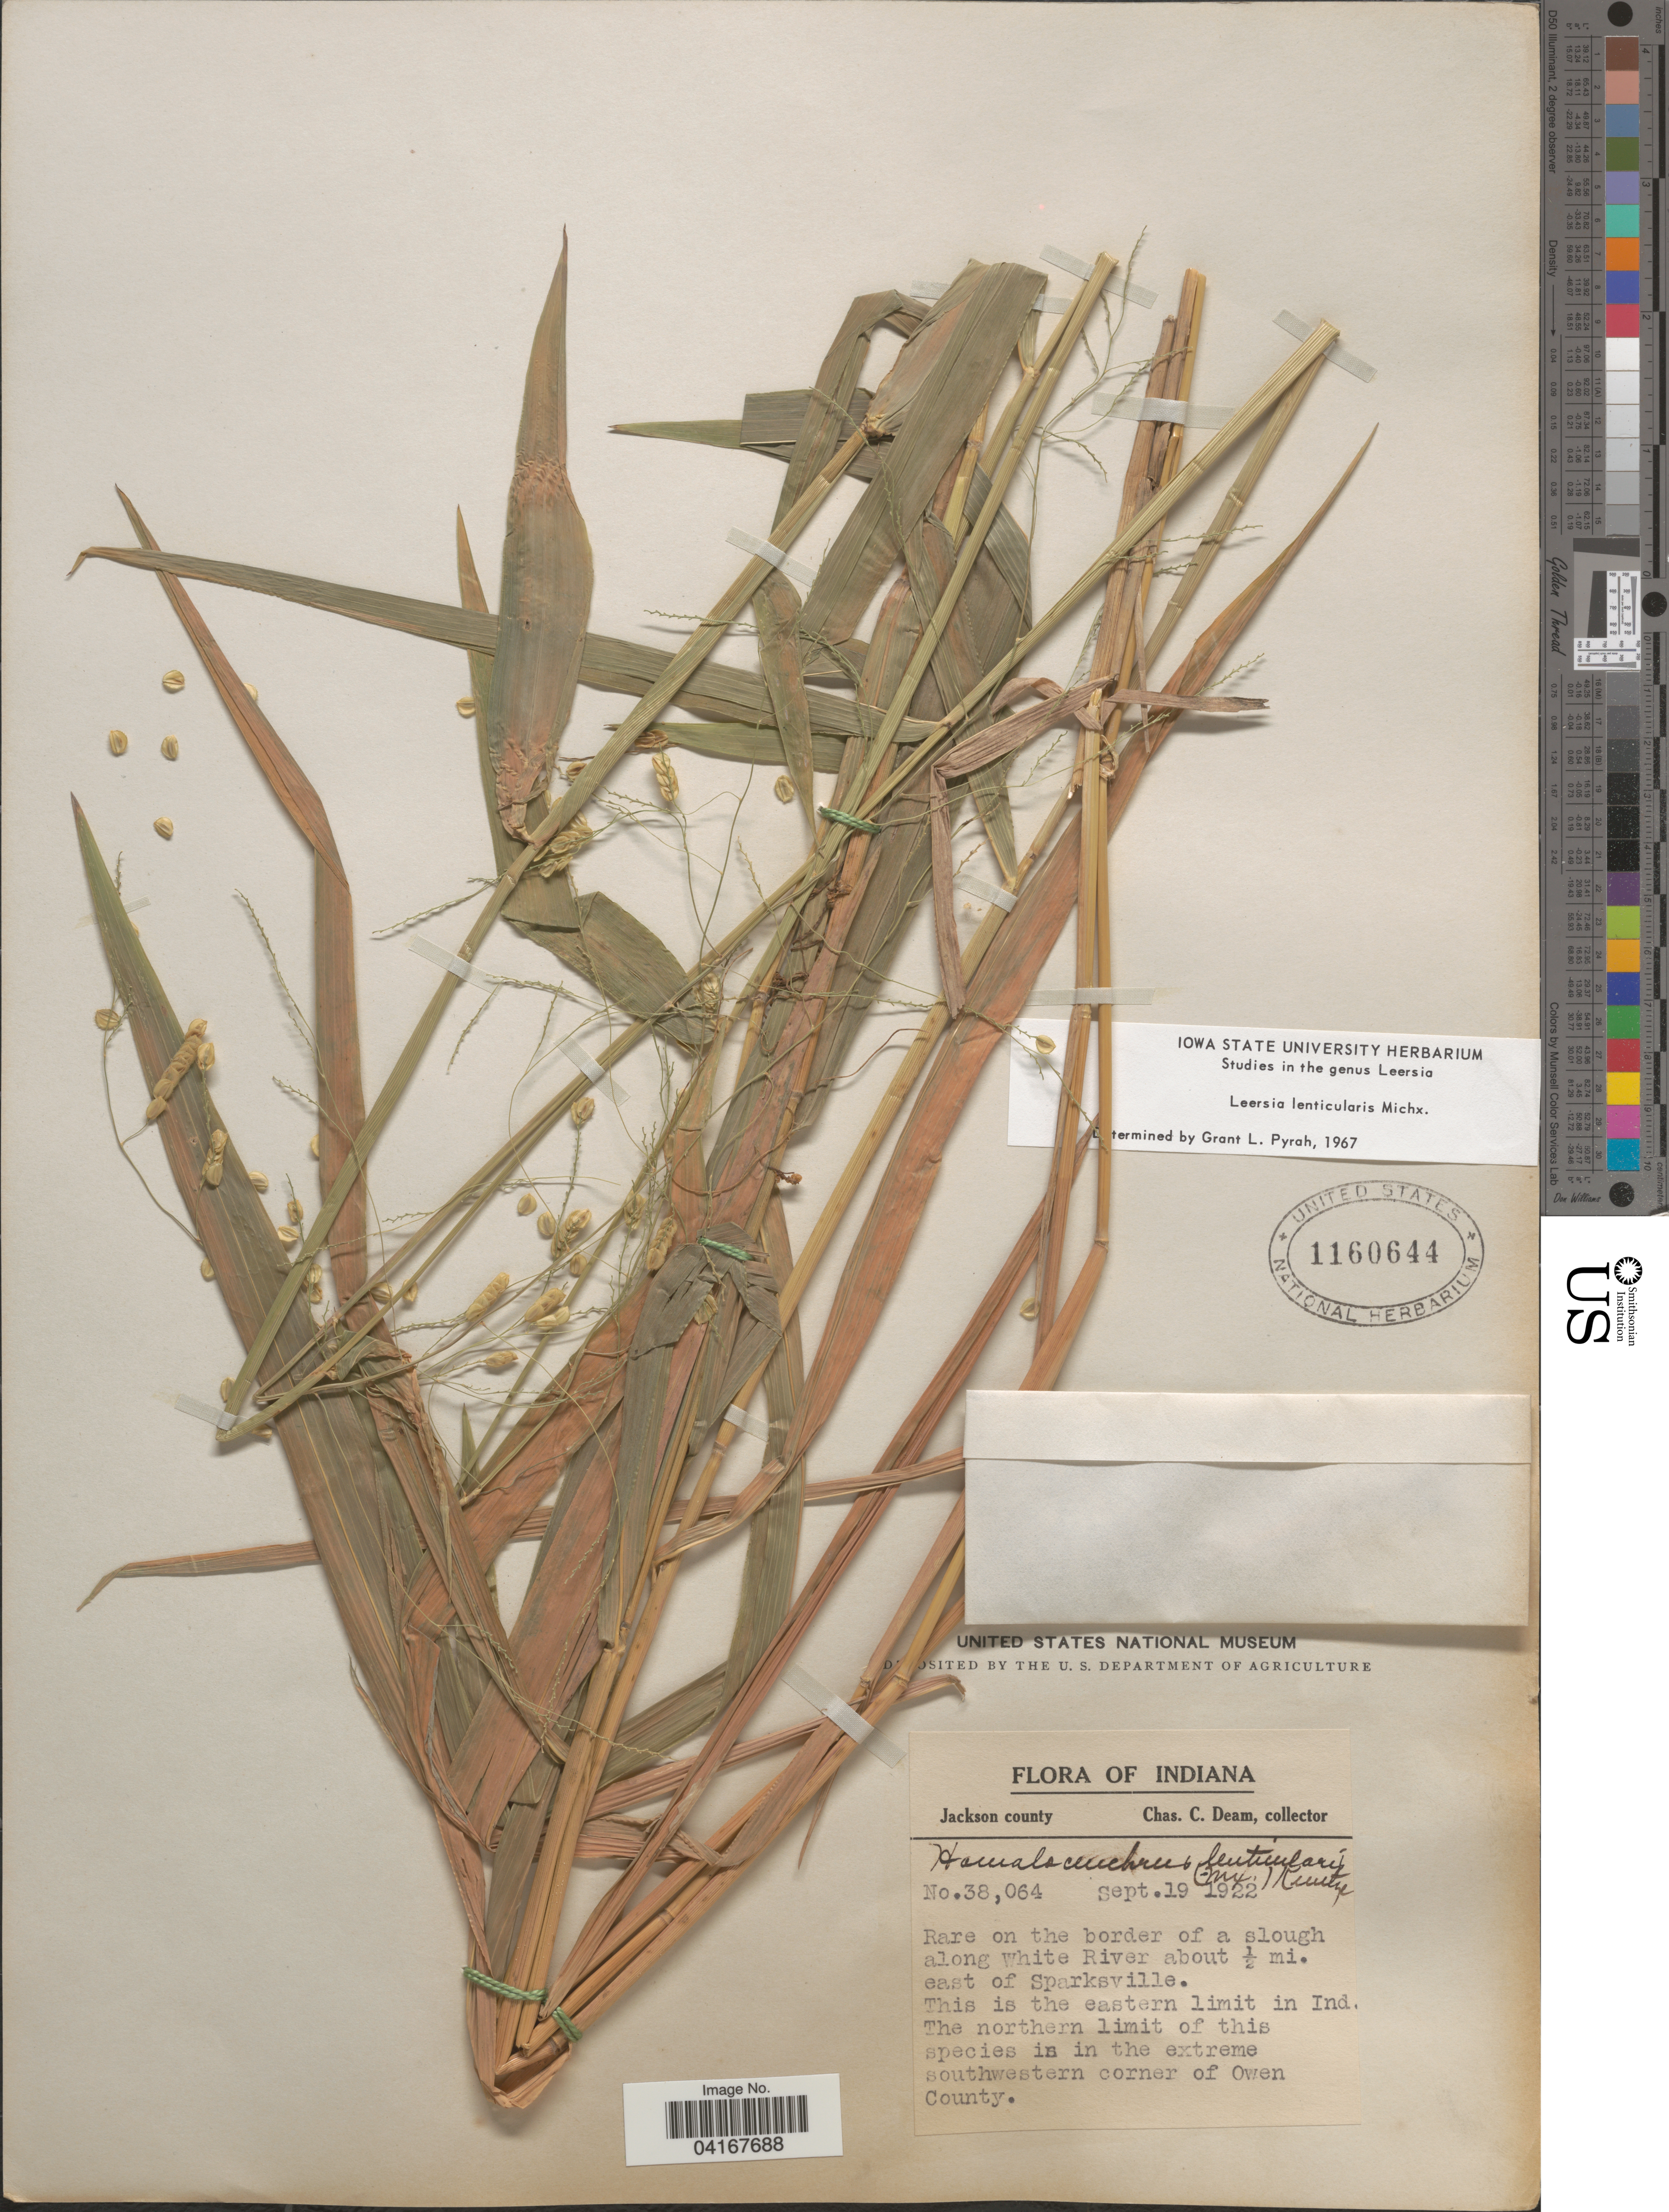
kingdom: Plantae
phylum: Tracheophyta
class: Liliopsida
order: Poales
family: Poaceae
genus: Leersia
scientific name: Leersia lenticularis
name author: Michx.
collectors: C. C. Deam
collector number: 38064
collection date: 1922-09-19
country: United States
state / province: Indiana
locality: Jackson county. On the border of a slough along White River about ½ mi. east of Sparksville. This is the eastern limit in Ind. The northern limit of this species is in the extreme southwestern corner of Owen County.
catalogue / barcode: US 1160644